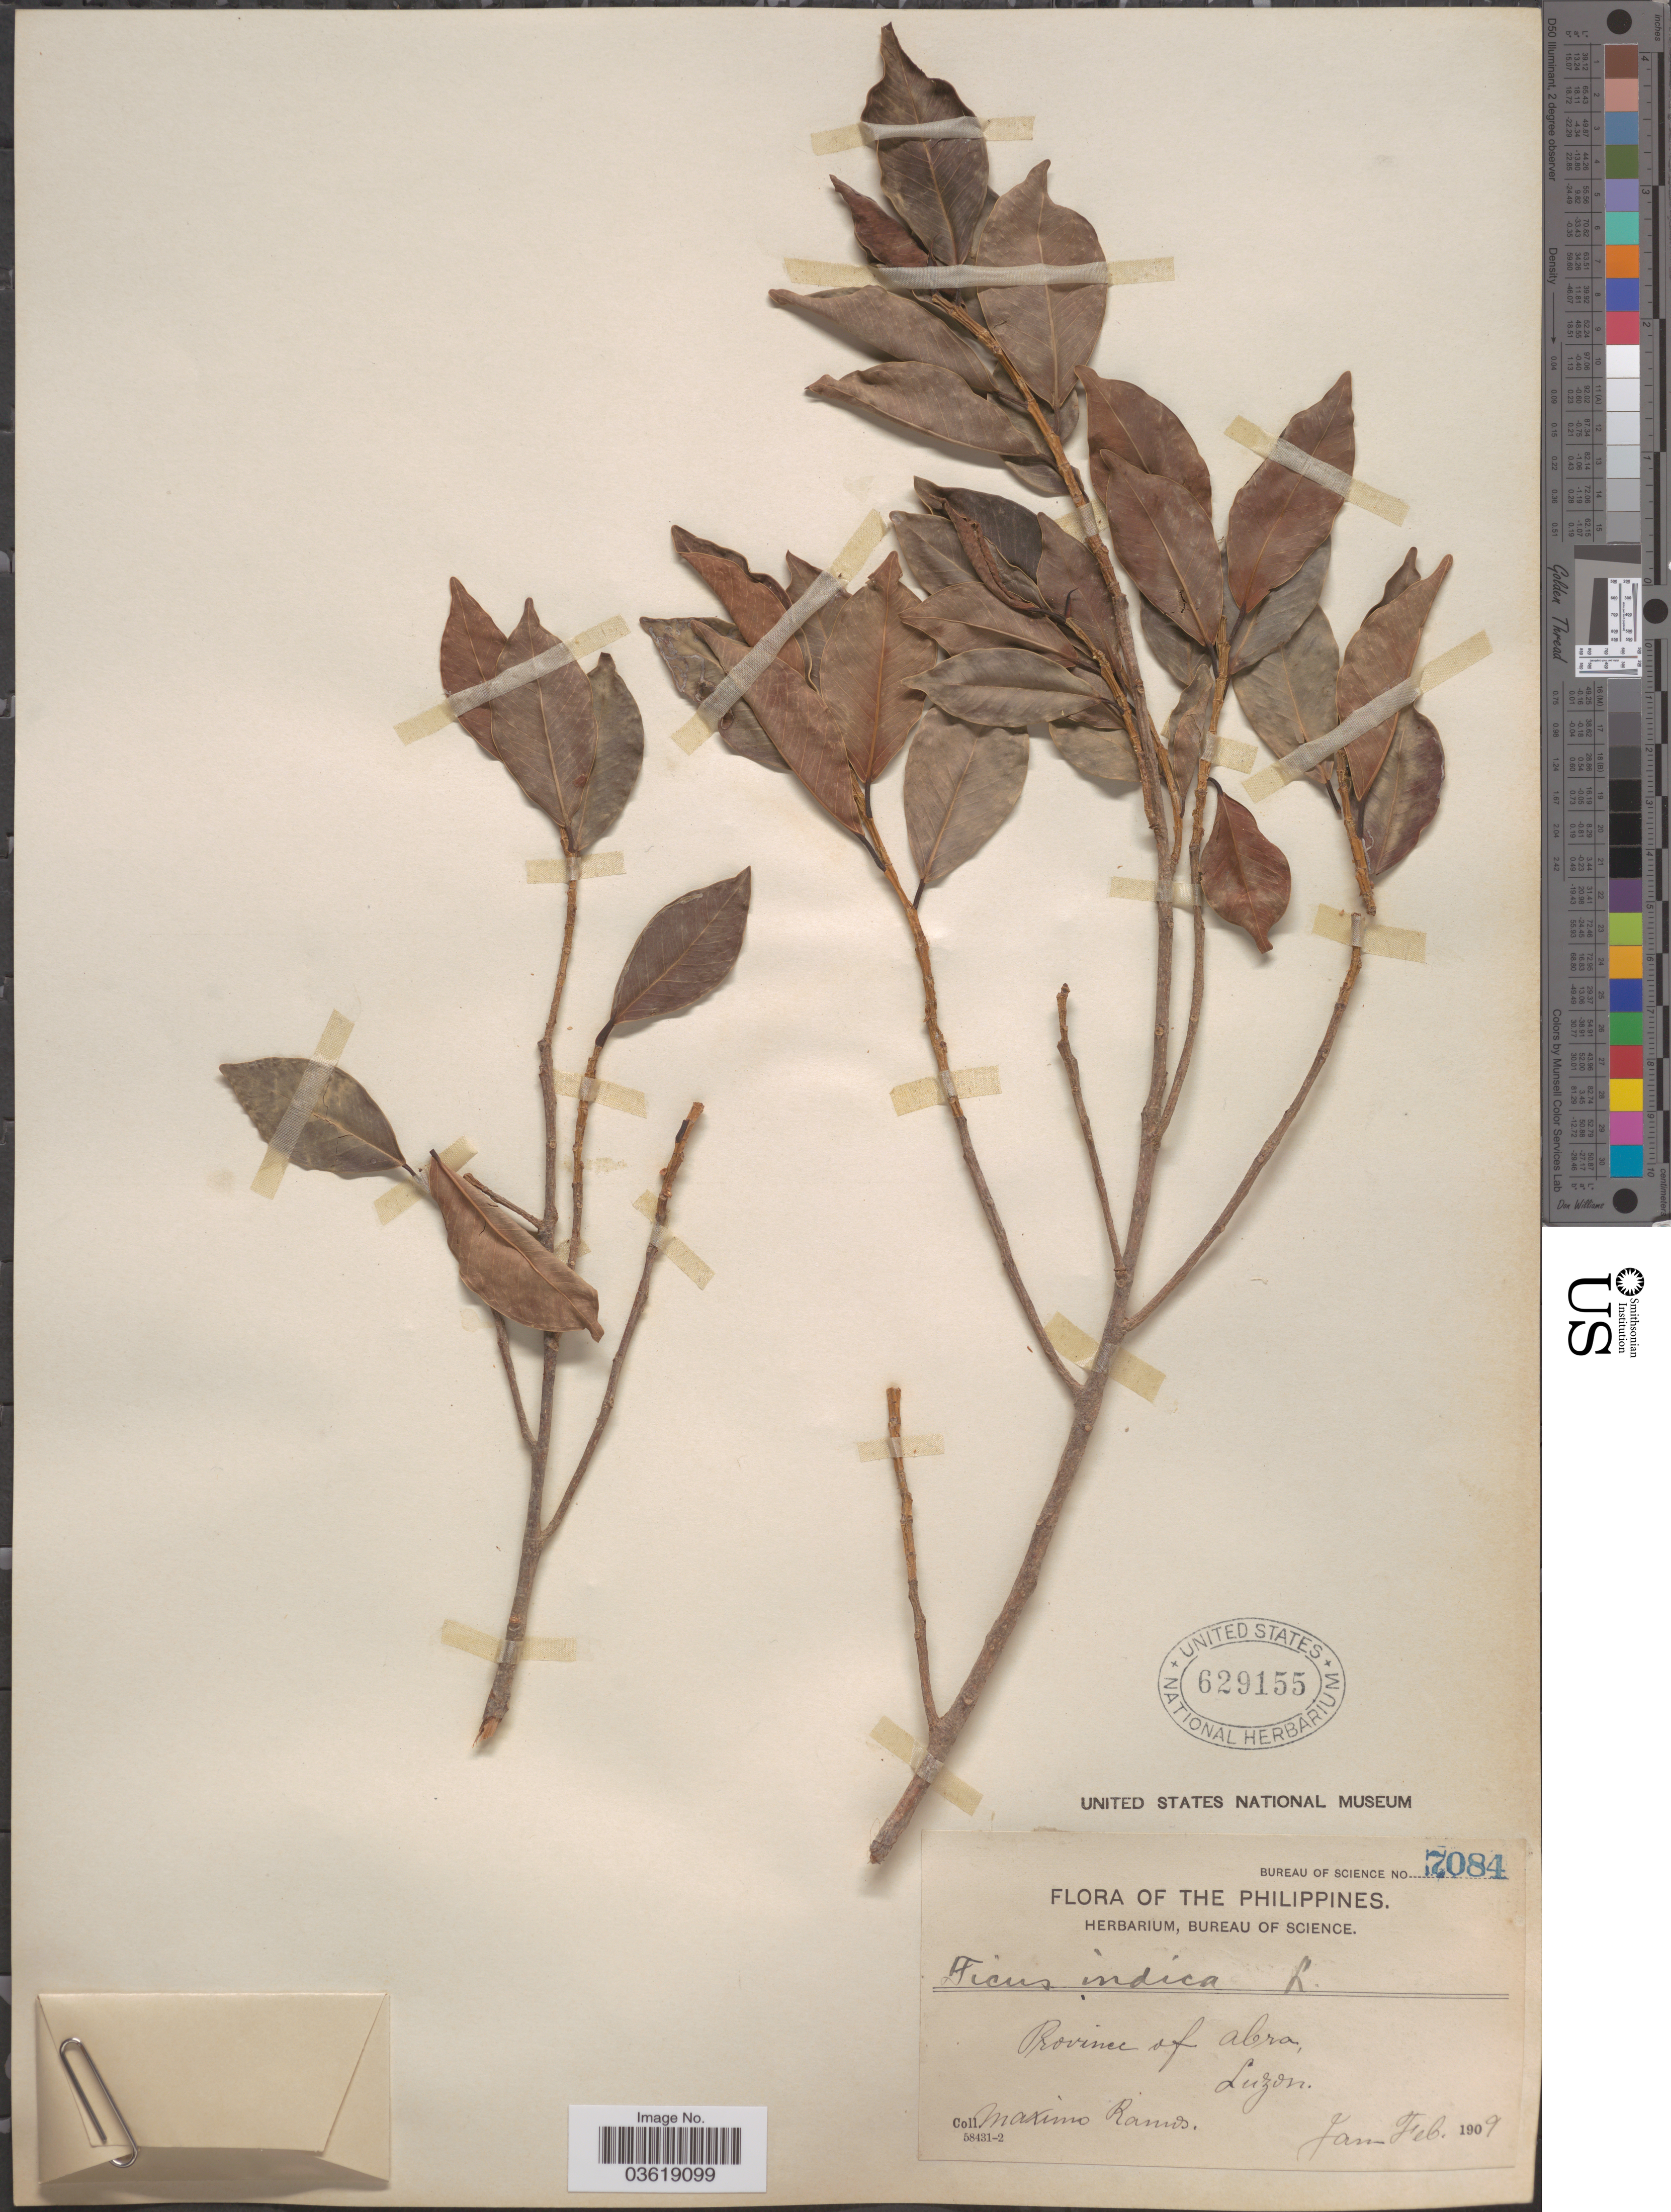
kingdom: Plantae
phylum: Tracheophyta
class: Magnoliopsida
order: Rosales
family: Moraceae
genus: Ficus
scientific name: Ficus indica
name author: L.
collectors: M. Ramos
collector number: Bureau of Science 7084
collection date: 1909-01/1909-02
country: Philippines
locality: Province of Abra, Luzon.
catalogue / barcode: US 629155